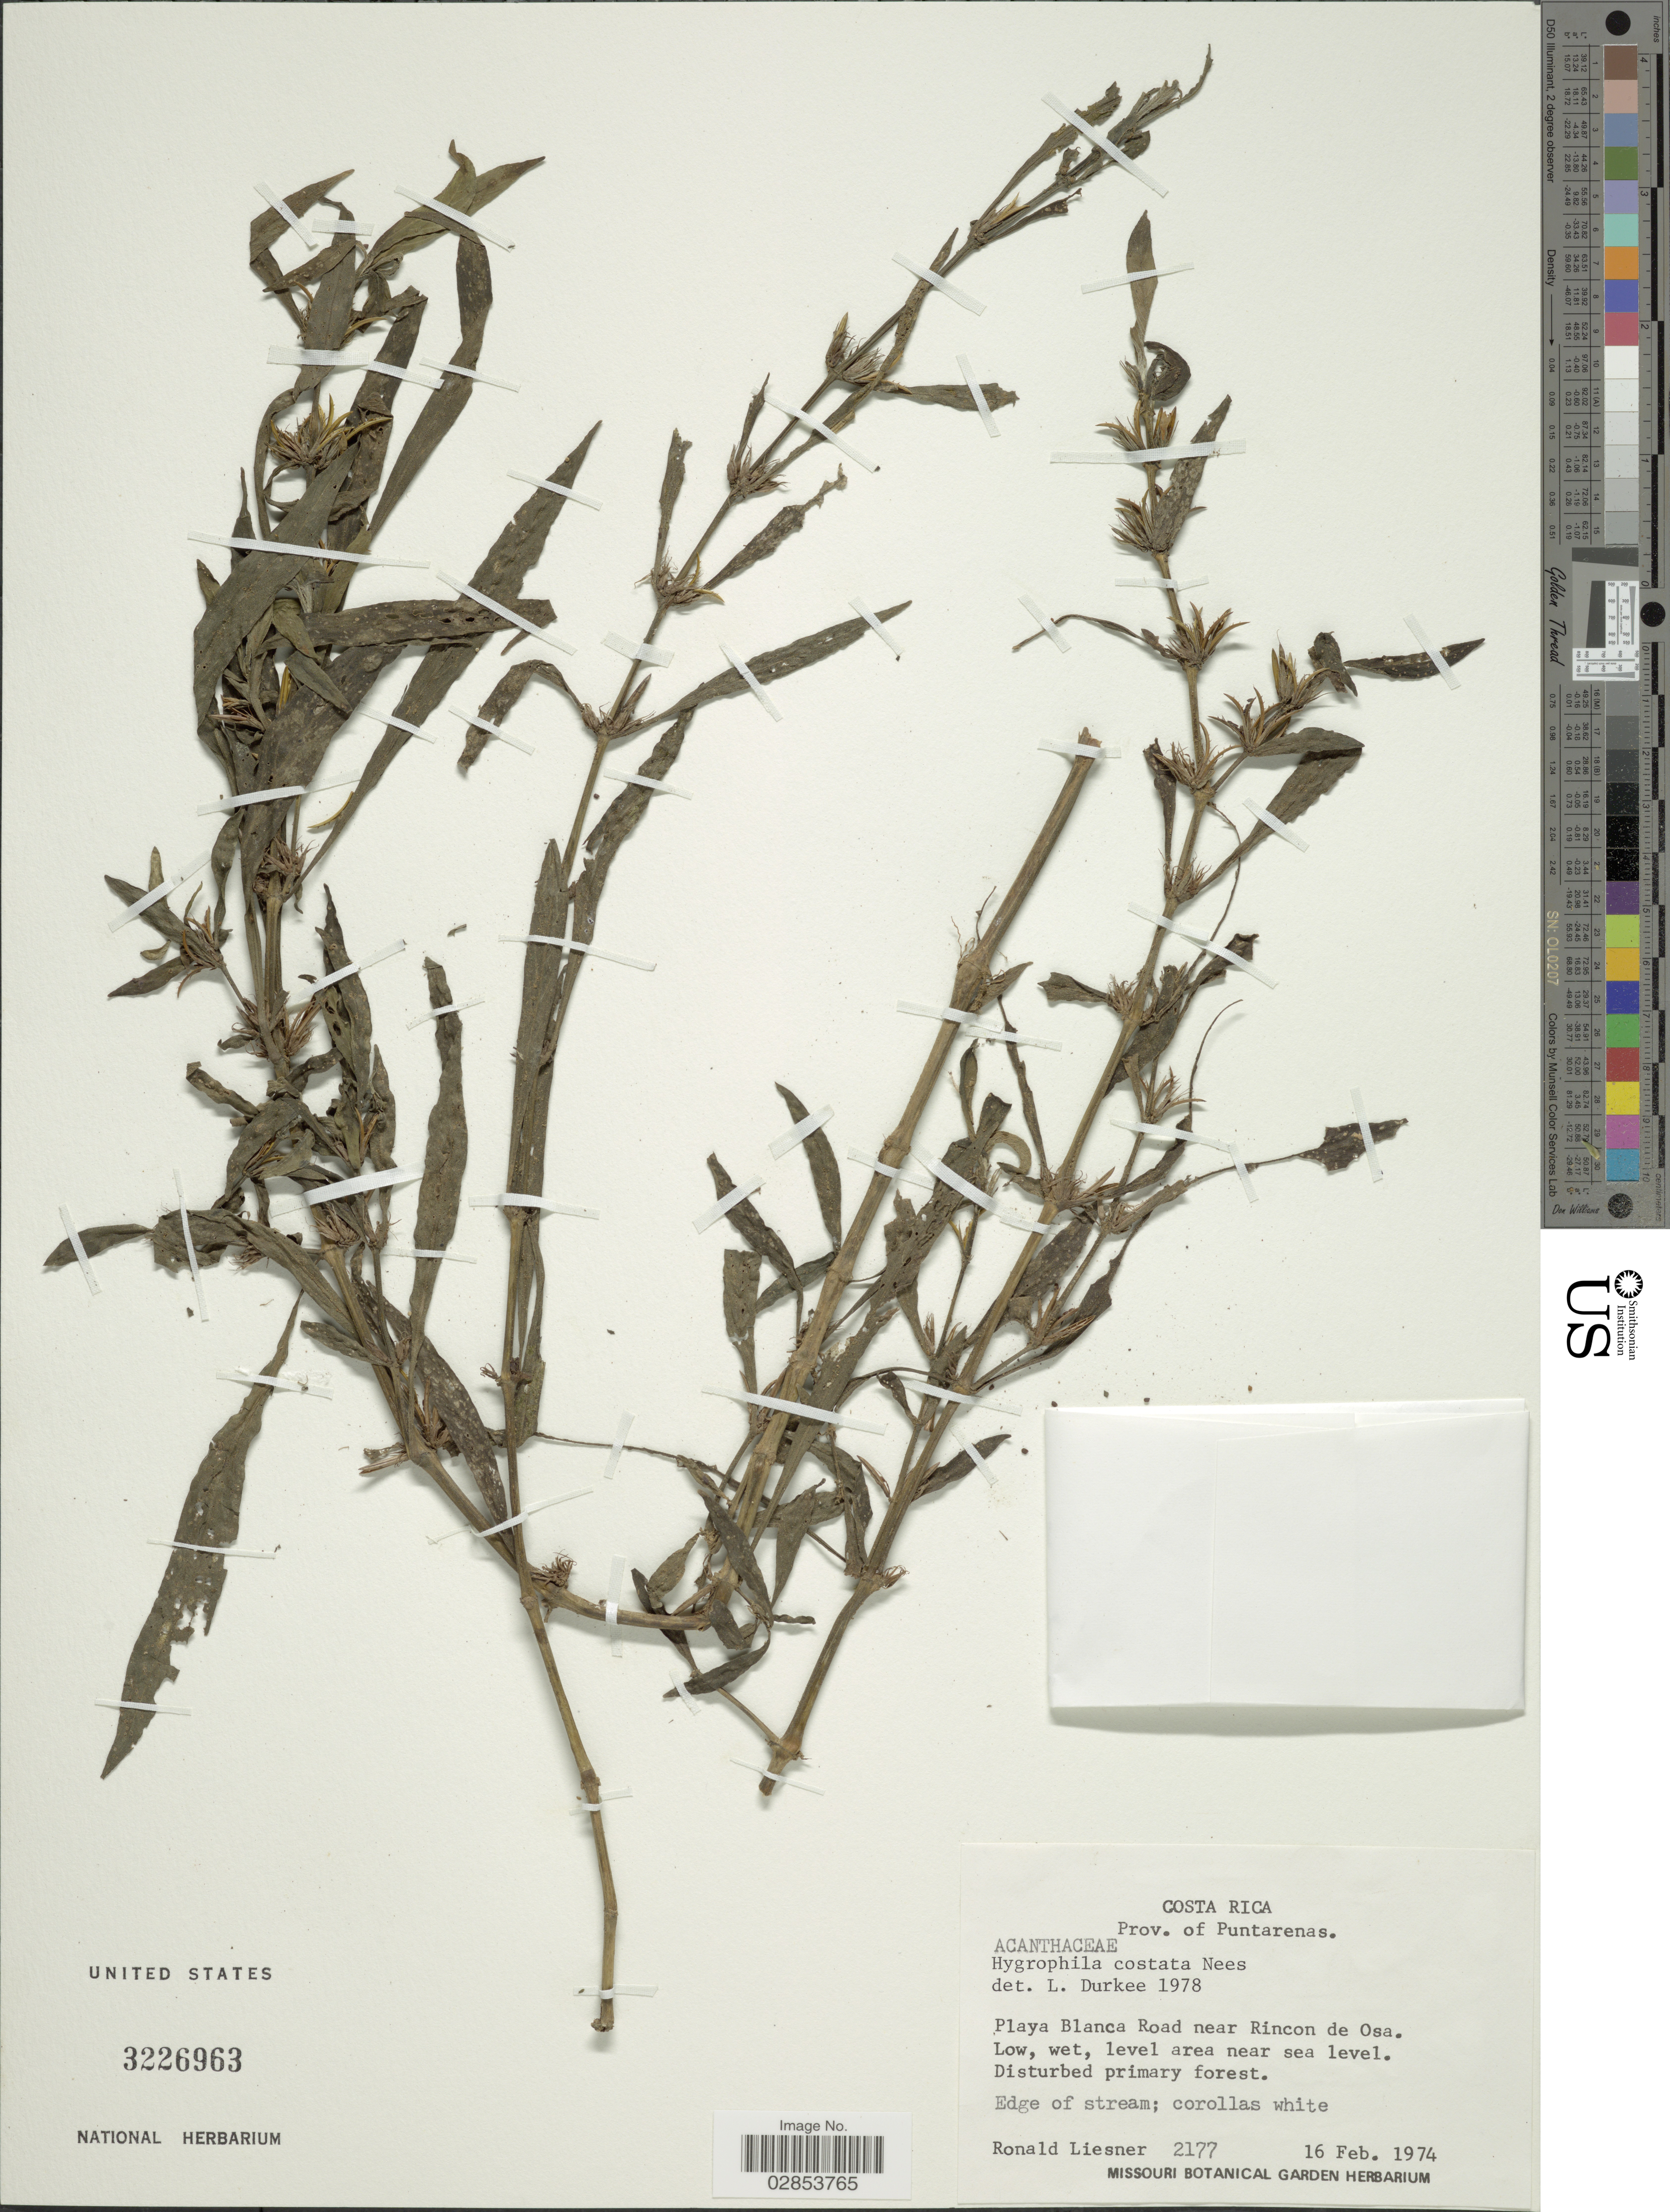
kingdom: Plantae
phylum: Tracheophyta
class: Magnoliopsida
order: Lamiales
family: Acanthaceae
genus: Hygrophila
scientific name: Hygrophila costata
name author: Nees & T. Nees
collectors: R. L. Liesner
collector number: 2177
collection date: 1974-02-16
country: Costa Rica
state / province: Puntarenas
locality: Playa Blanca Road near Rincon de Osa.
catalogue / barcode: US 3226963